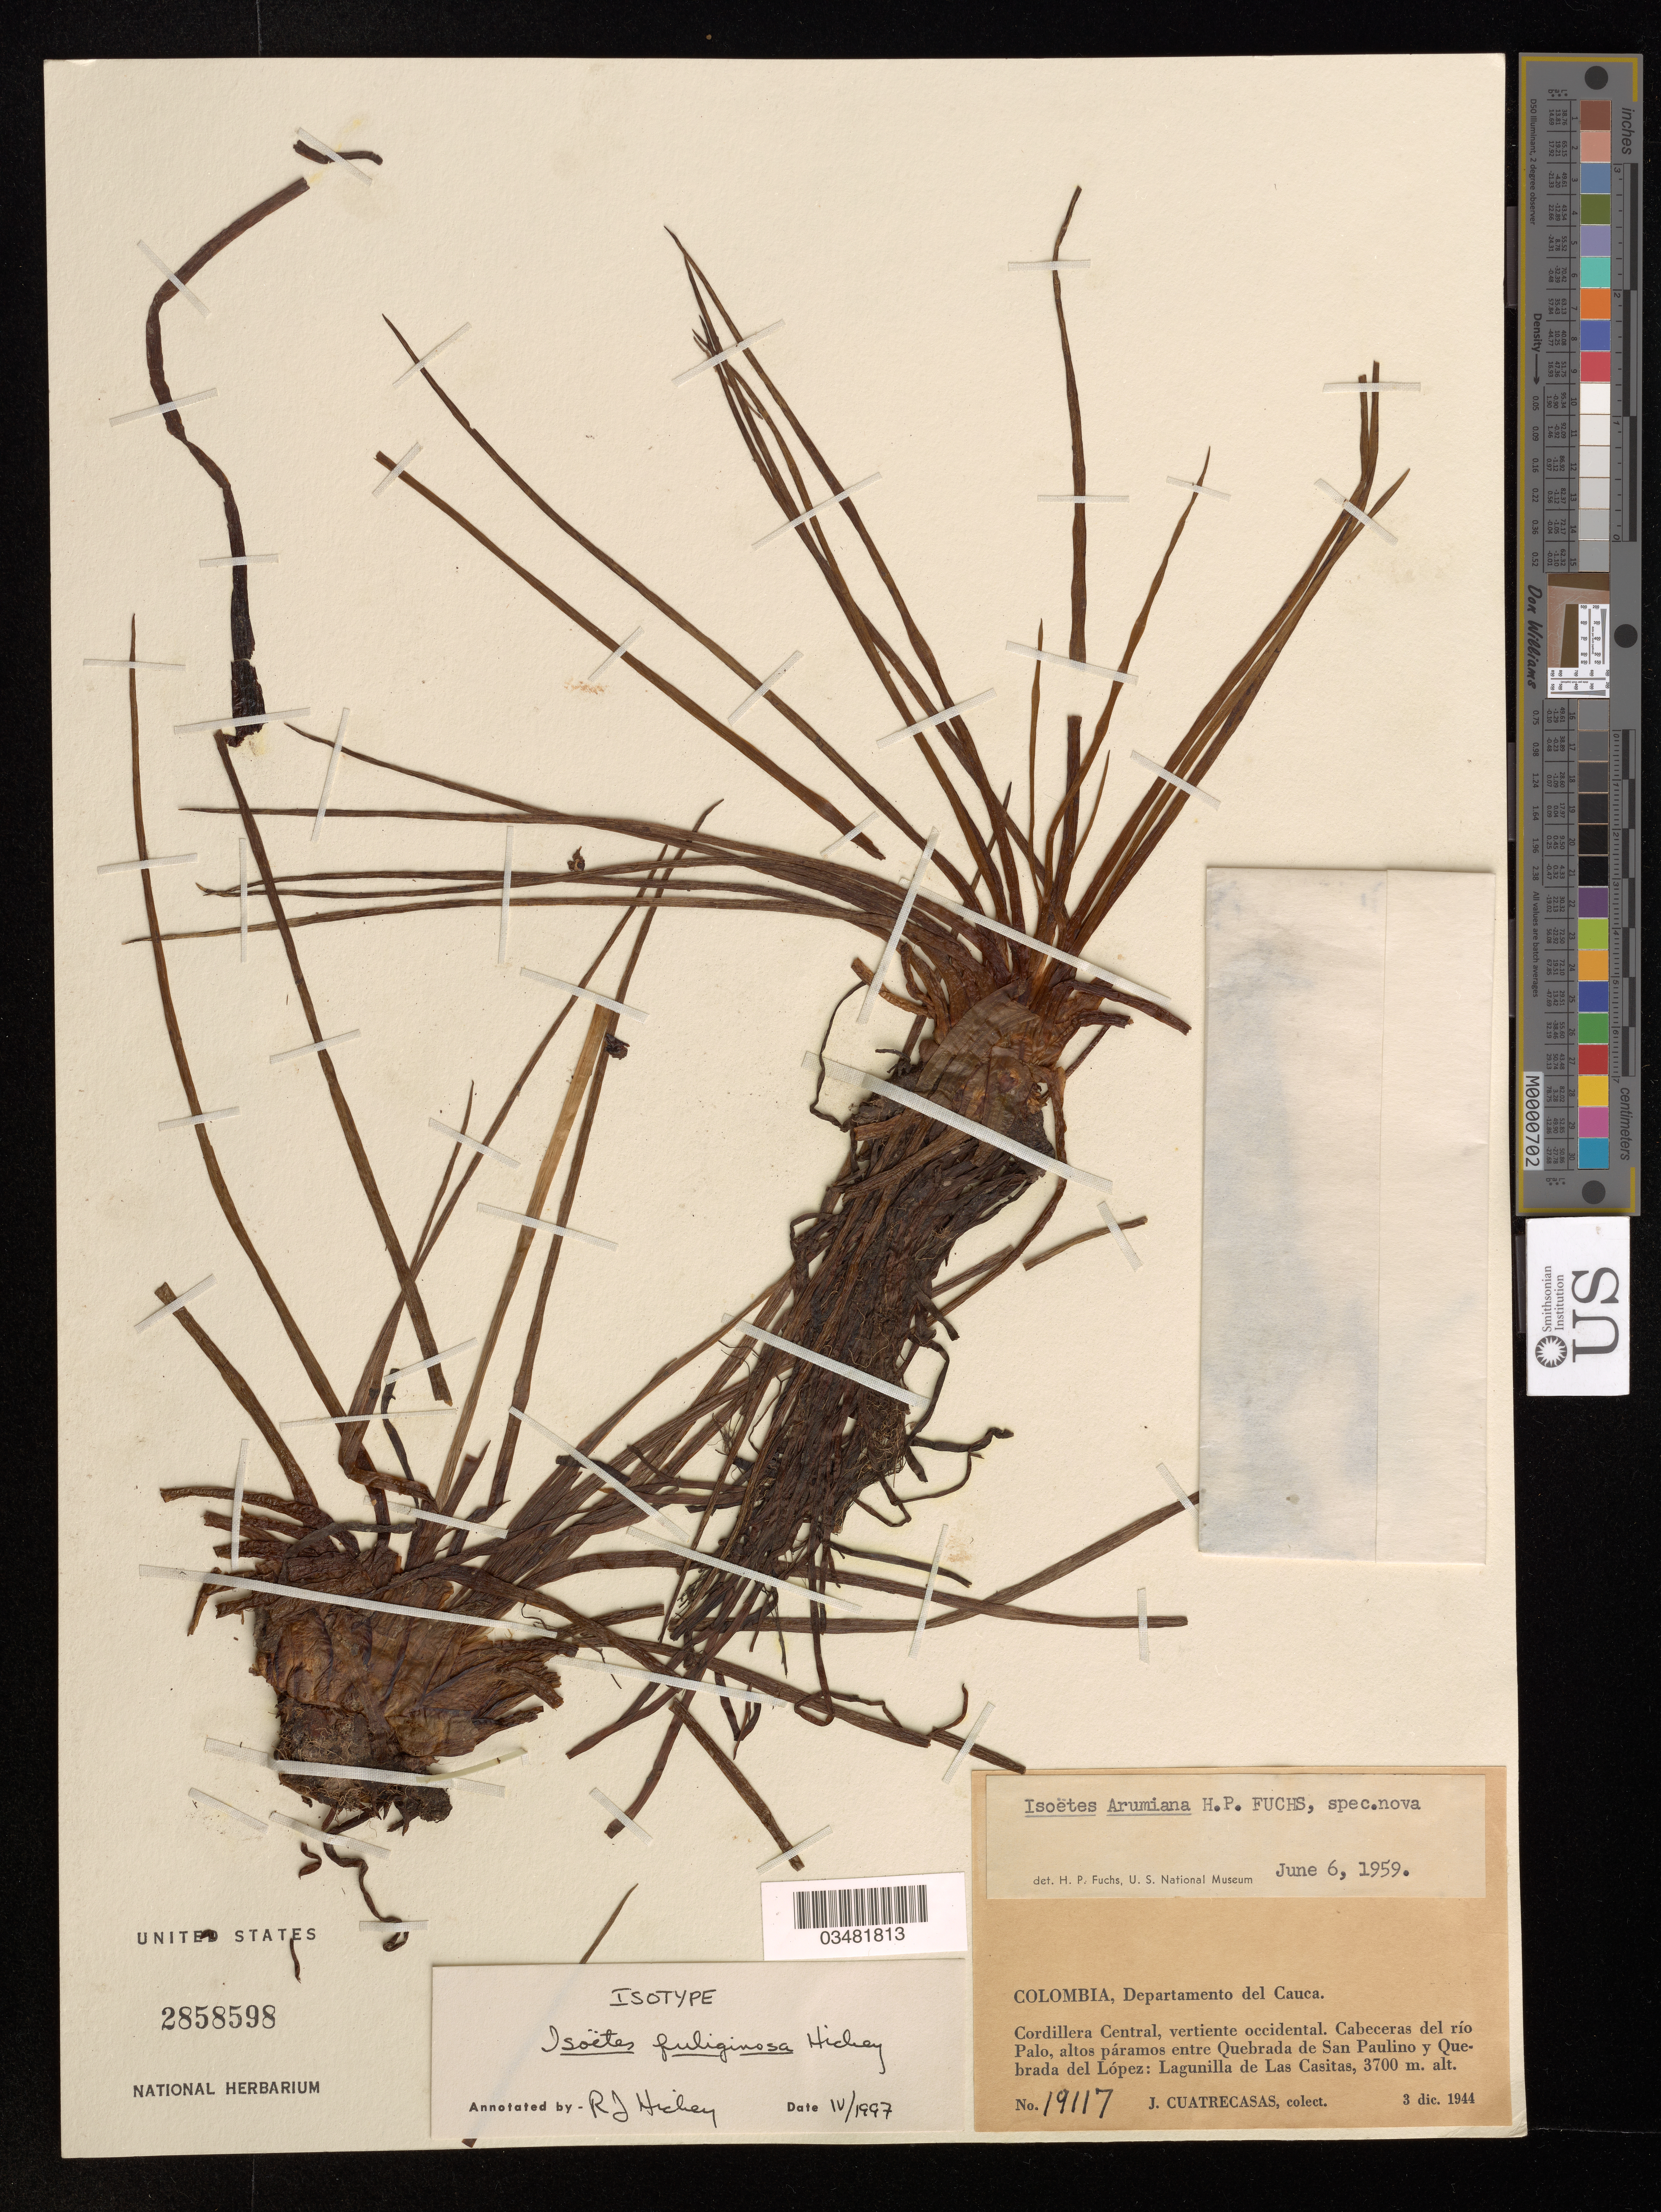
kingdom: Plantae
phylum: Tracheophyta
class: Lycopodiopsida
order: Isoetales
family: Isoetaceae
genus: Isoetes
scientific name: Isoetes fuliginosa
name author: R.L. Small & Hickey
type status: Isotype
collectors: J. Cuatrecasas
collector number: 19117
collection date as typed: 03 Dec 1944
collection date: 1944-12-03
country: Colombia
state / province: Cauca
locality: Departmento del Cauca. Cordillera Central, vertiente occidental. Cabeceras del río Palo, altos páramos entre Quebrada de San Paulino y Quebrada del López: Lagunilla de Las Casitas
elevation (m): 3700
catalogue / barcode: US 2858598